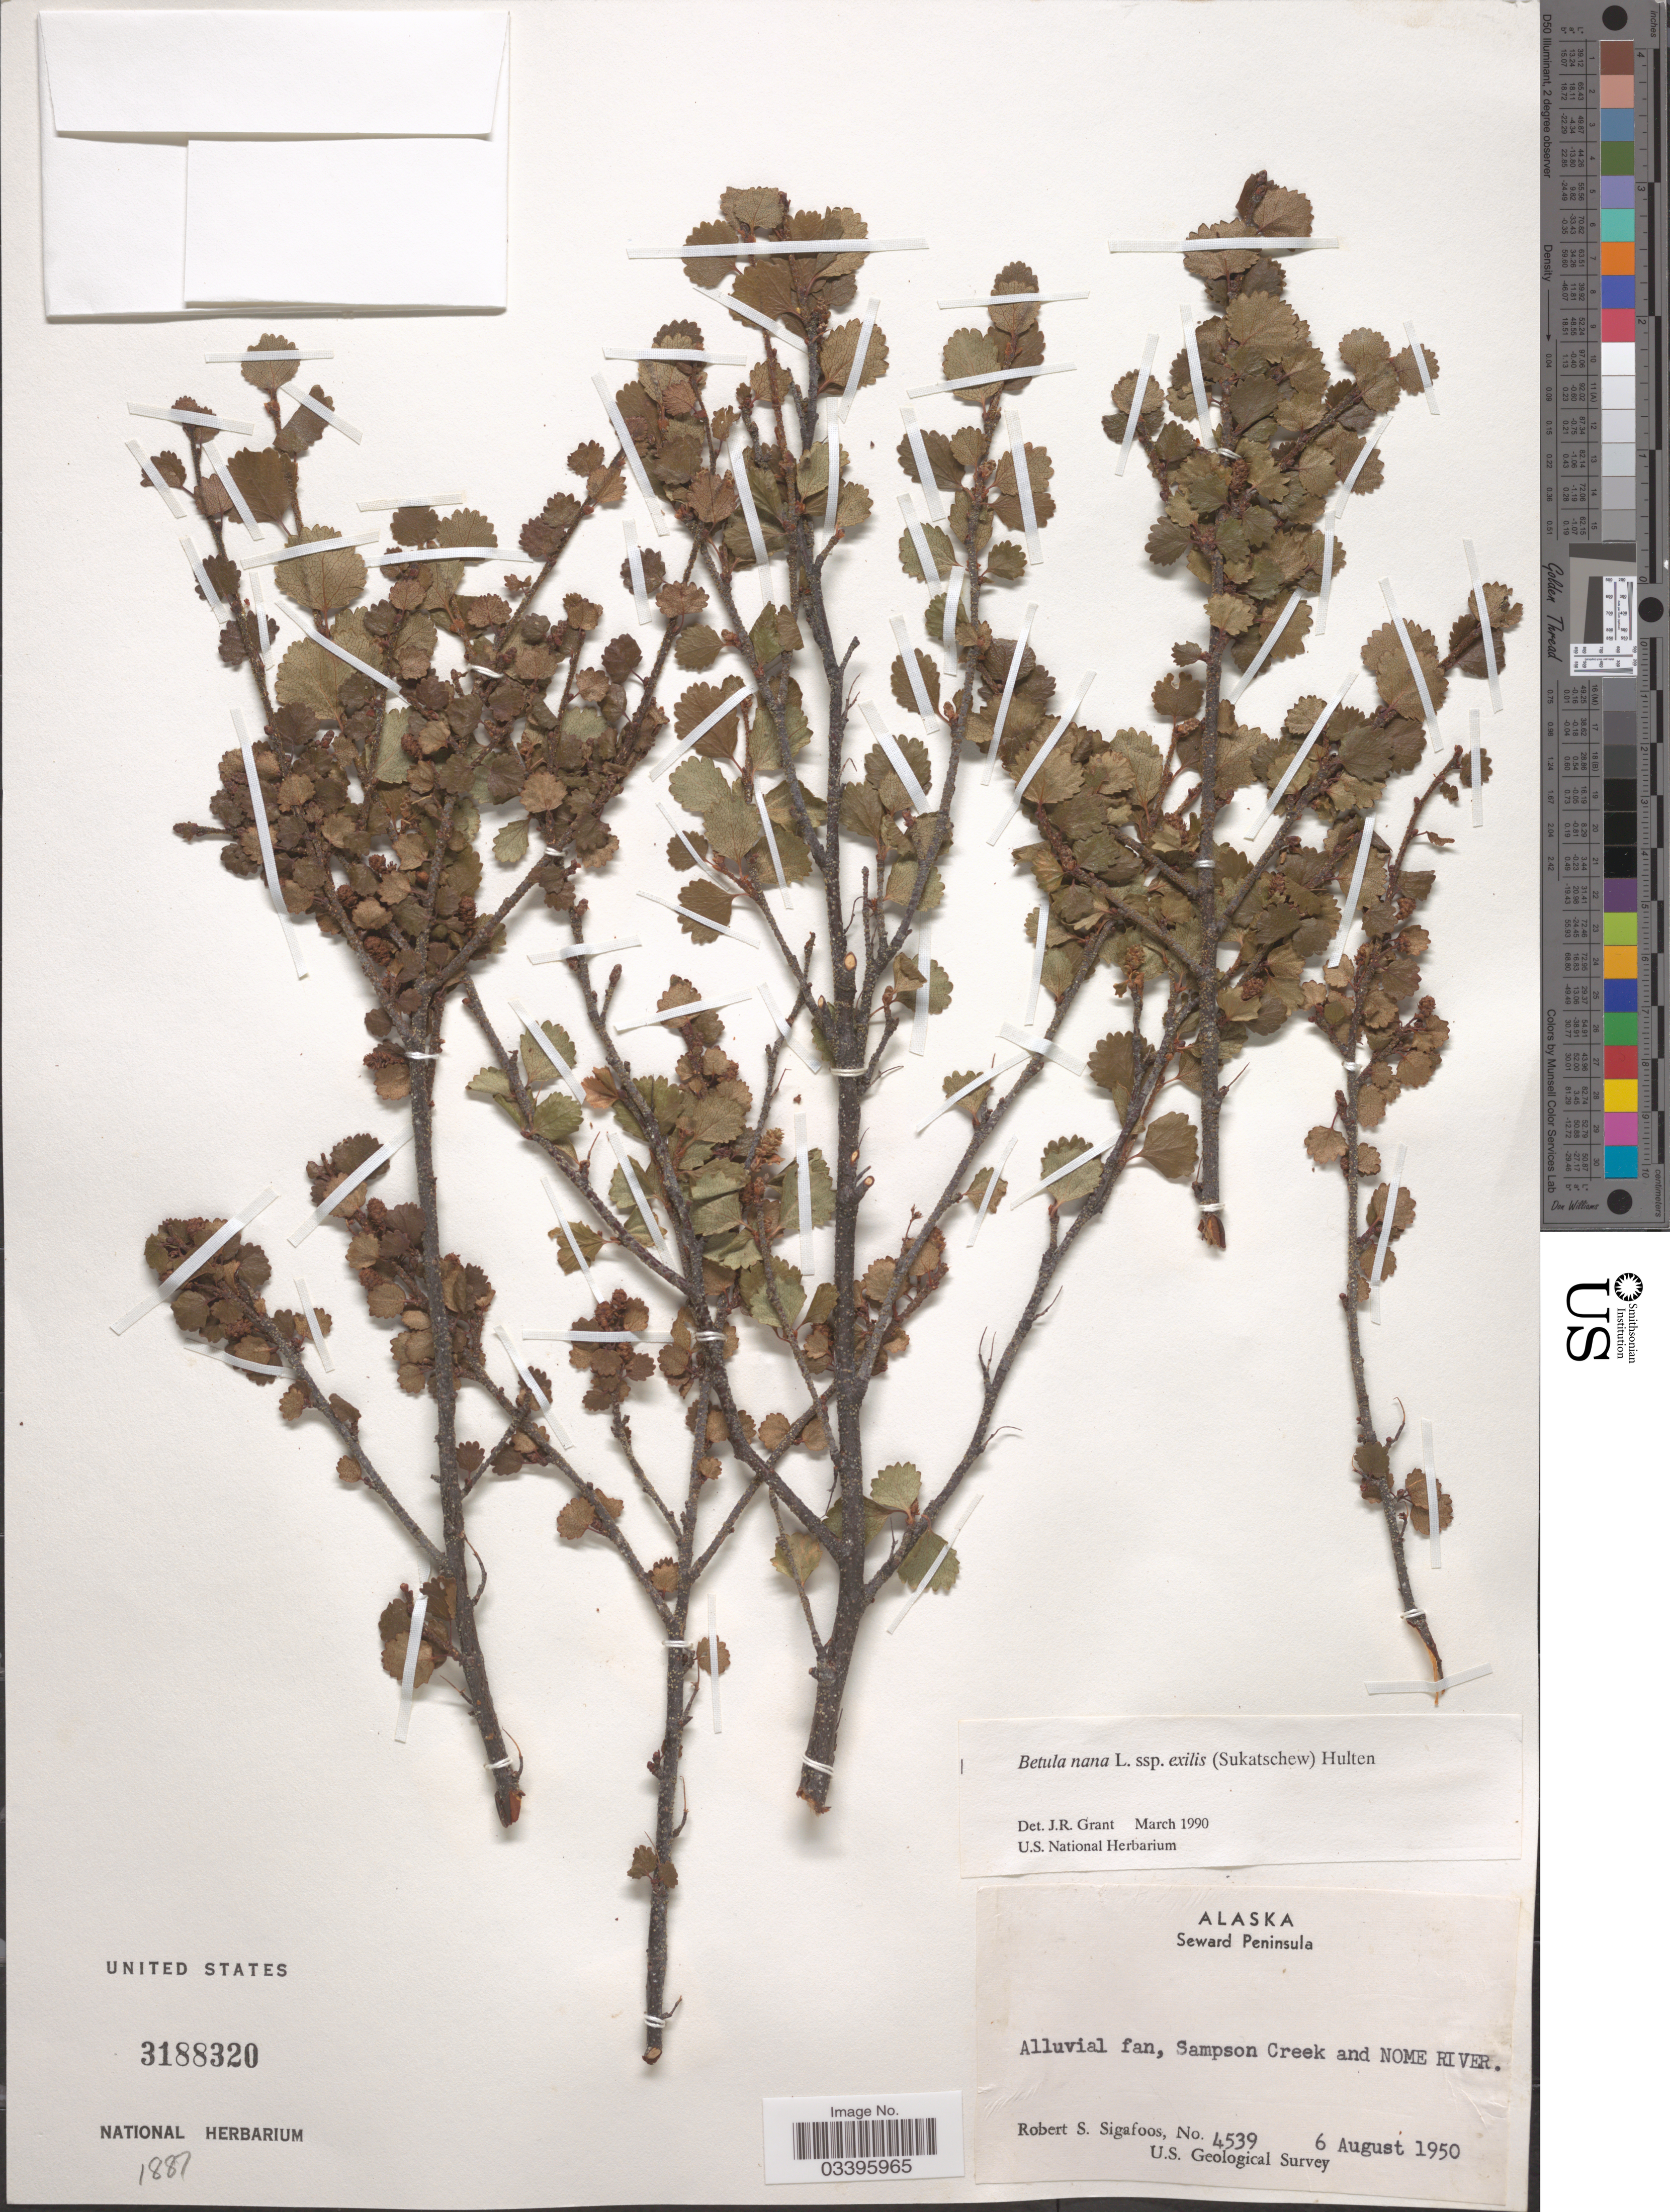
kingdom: Plantae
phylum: Tracheophyta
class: Magnoliopsida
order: Fagales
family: Betulaceae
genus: Betula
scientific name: Betula nana subsp. exilis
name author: L.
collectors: R. Sigafoos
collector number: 4539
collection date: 1950-08-06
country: United States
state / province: Alaska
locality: Seward Peninsula. Alluvial fan, Sampson Creek and Nome River.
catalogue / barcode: US 3188320